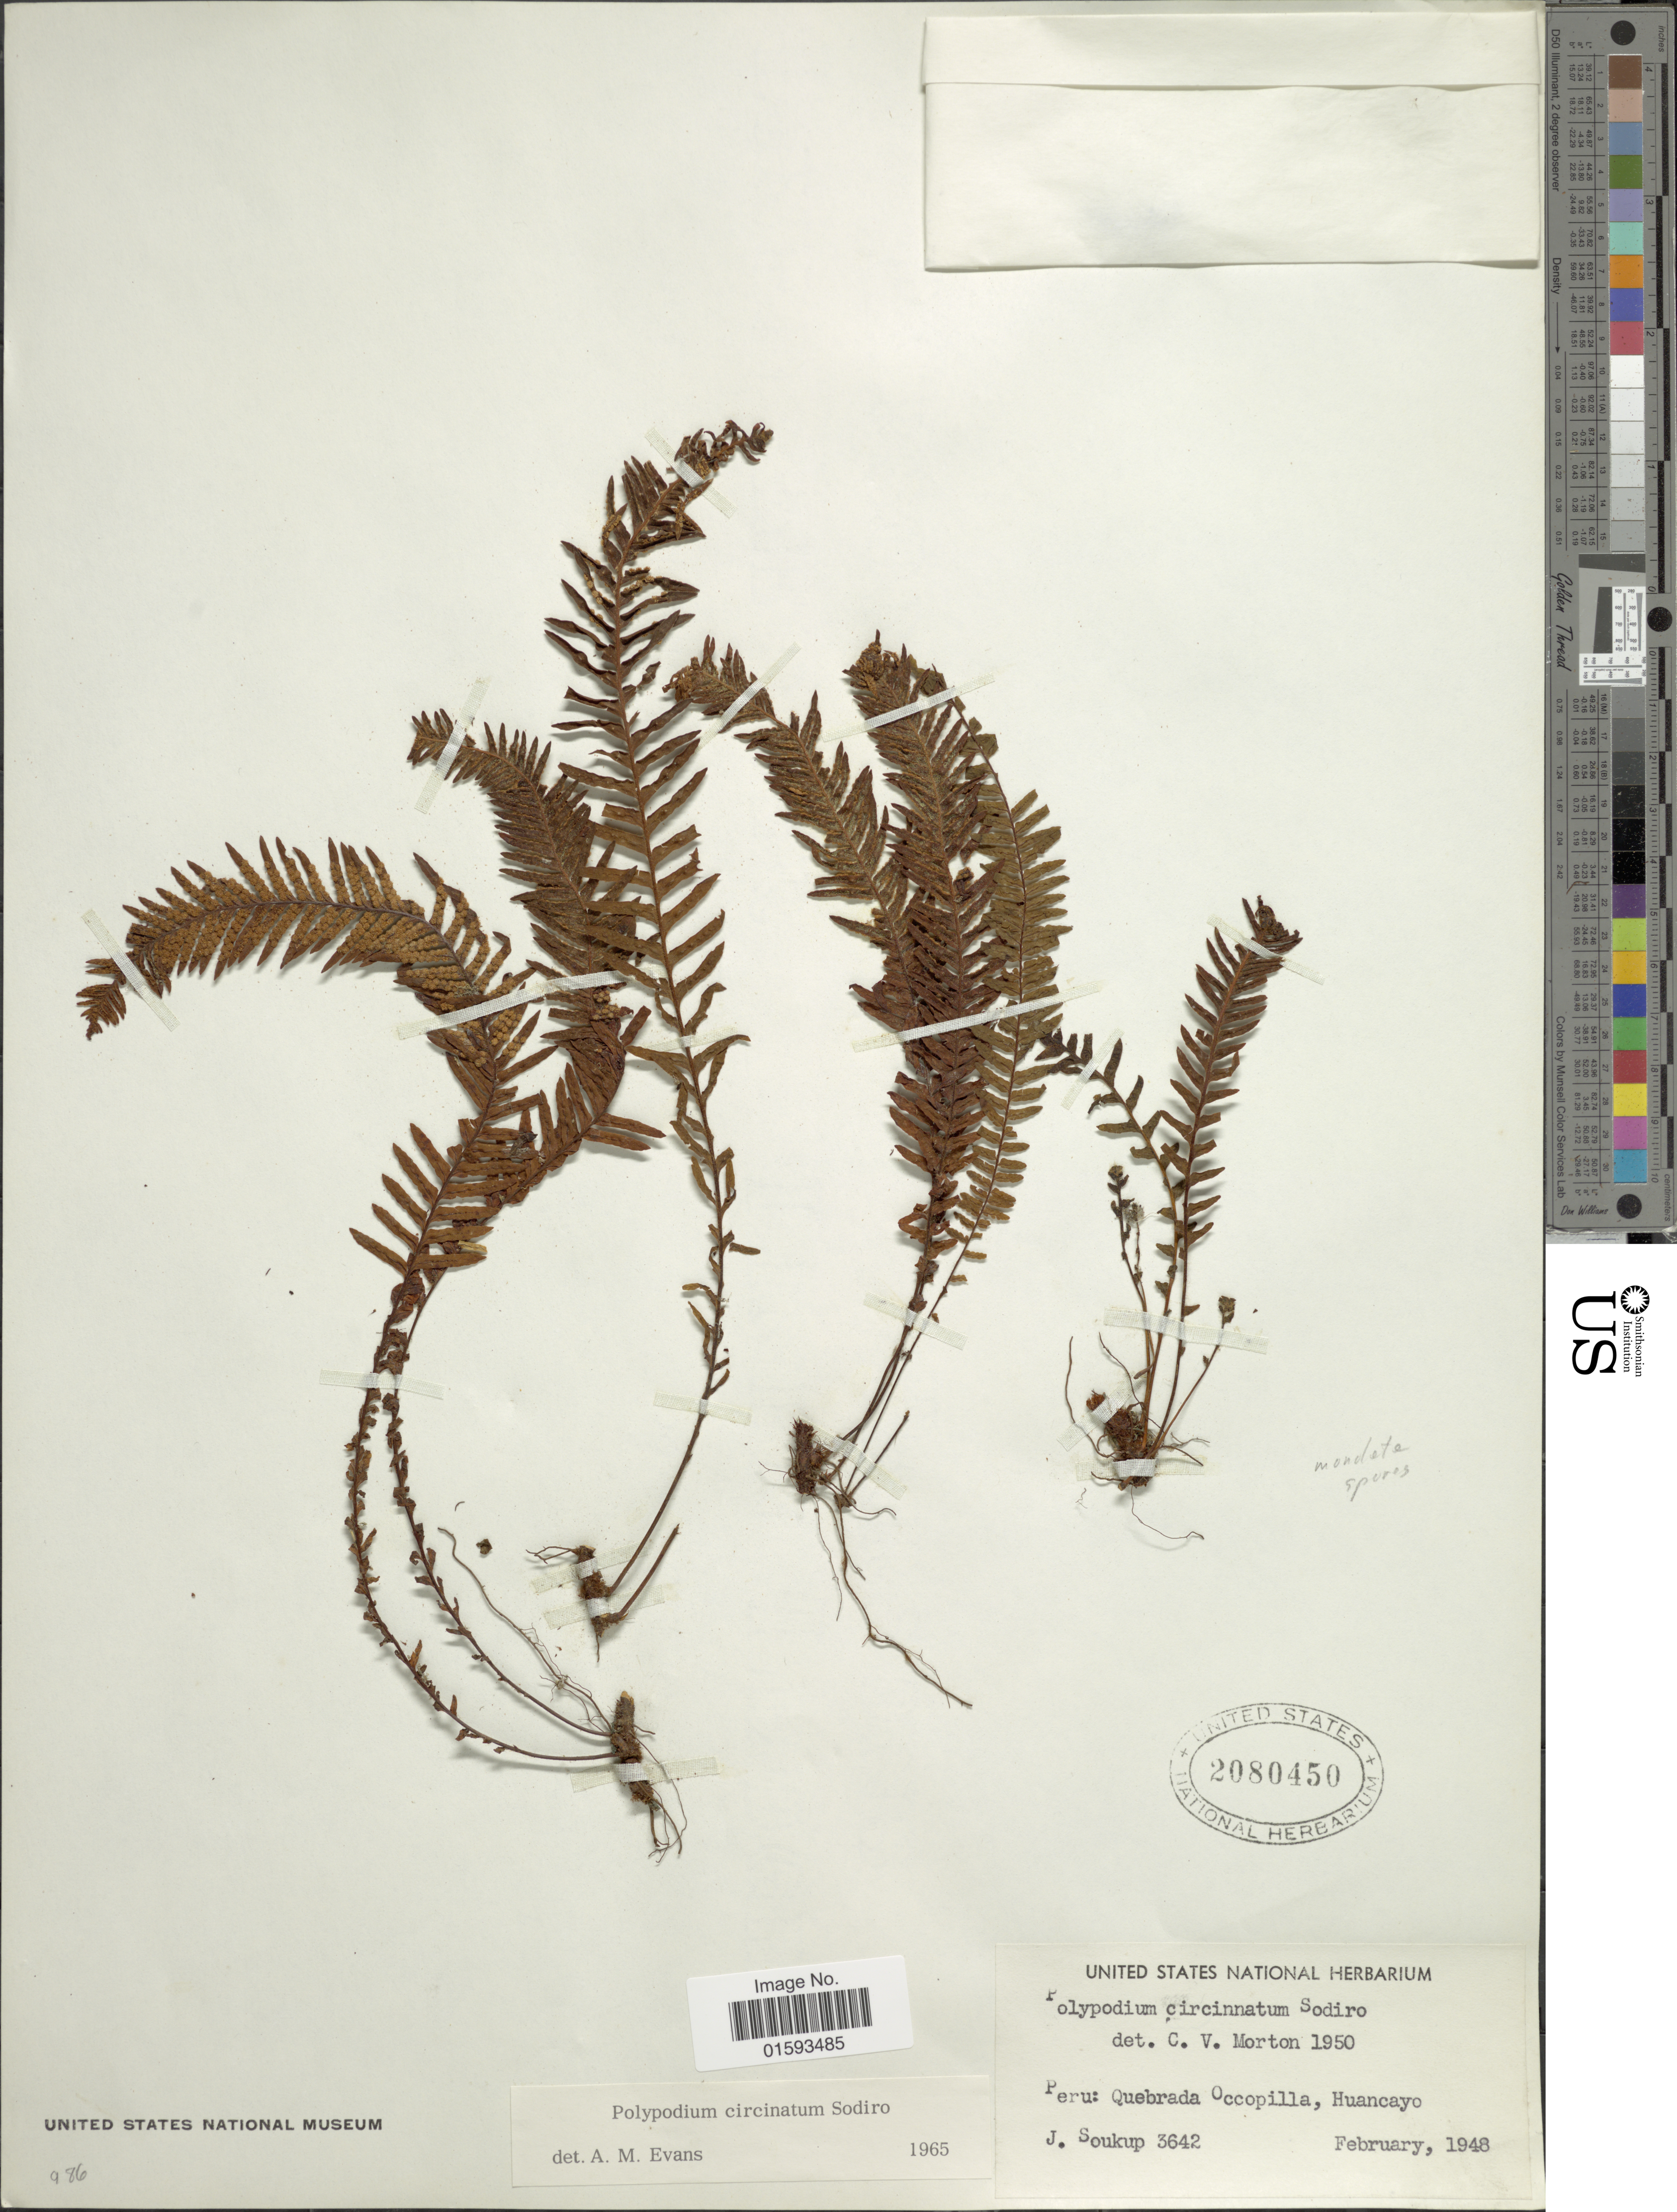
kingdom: Plantae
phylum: Tracheophyta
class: Polypodiopsida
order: Polypodiales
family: Polypodiaceae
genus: Pecluma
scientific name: Pecluma curvans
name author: (Mett.) Price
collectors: J. Soukup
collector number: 3624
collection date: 1948-02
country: Peru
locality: Quebrada Occopilla, Huancayo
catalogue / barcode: US 2080450